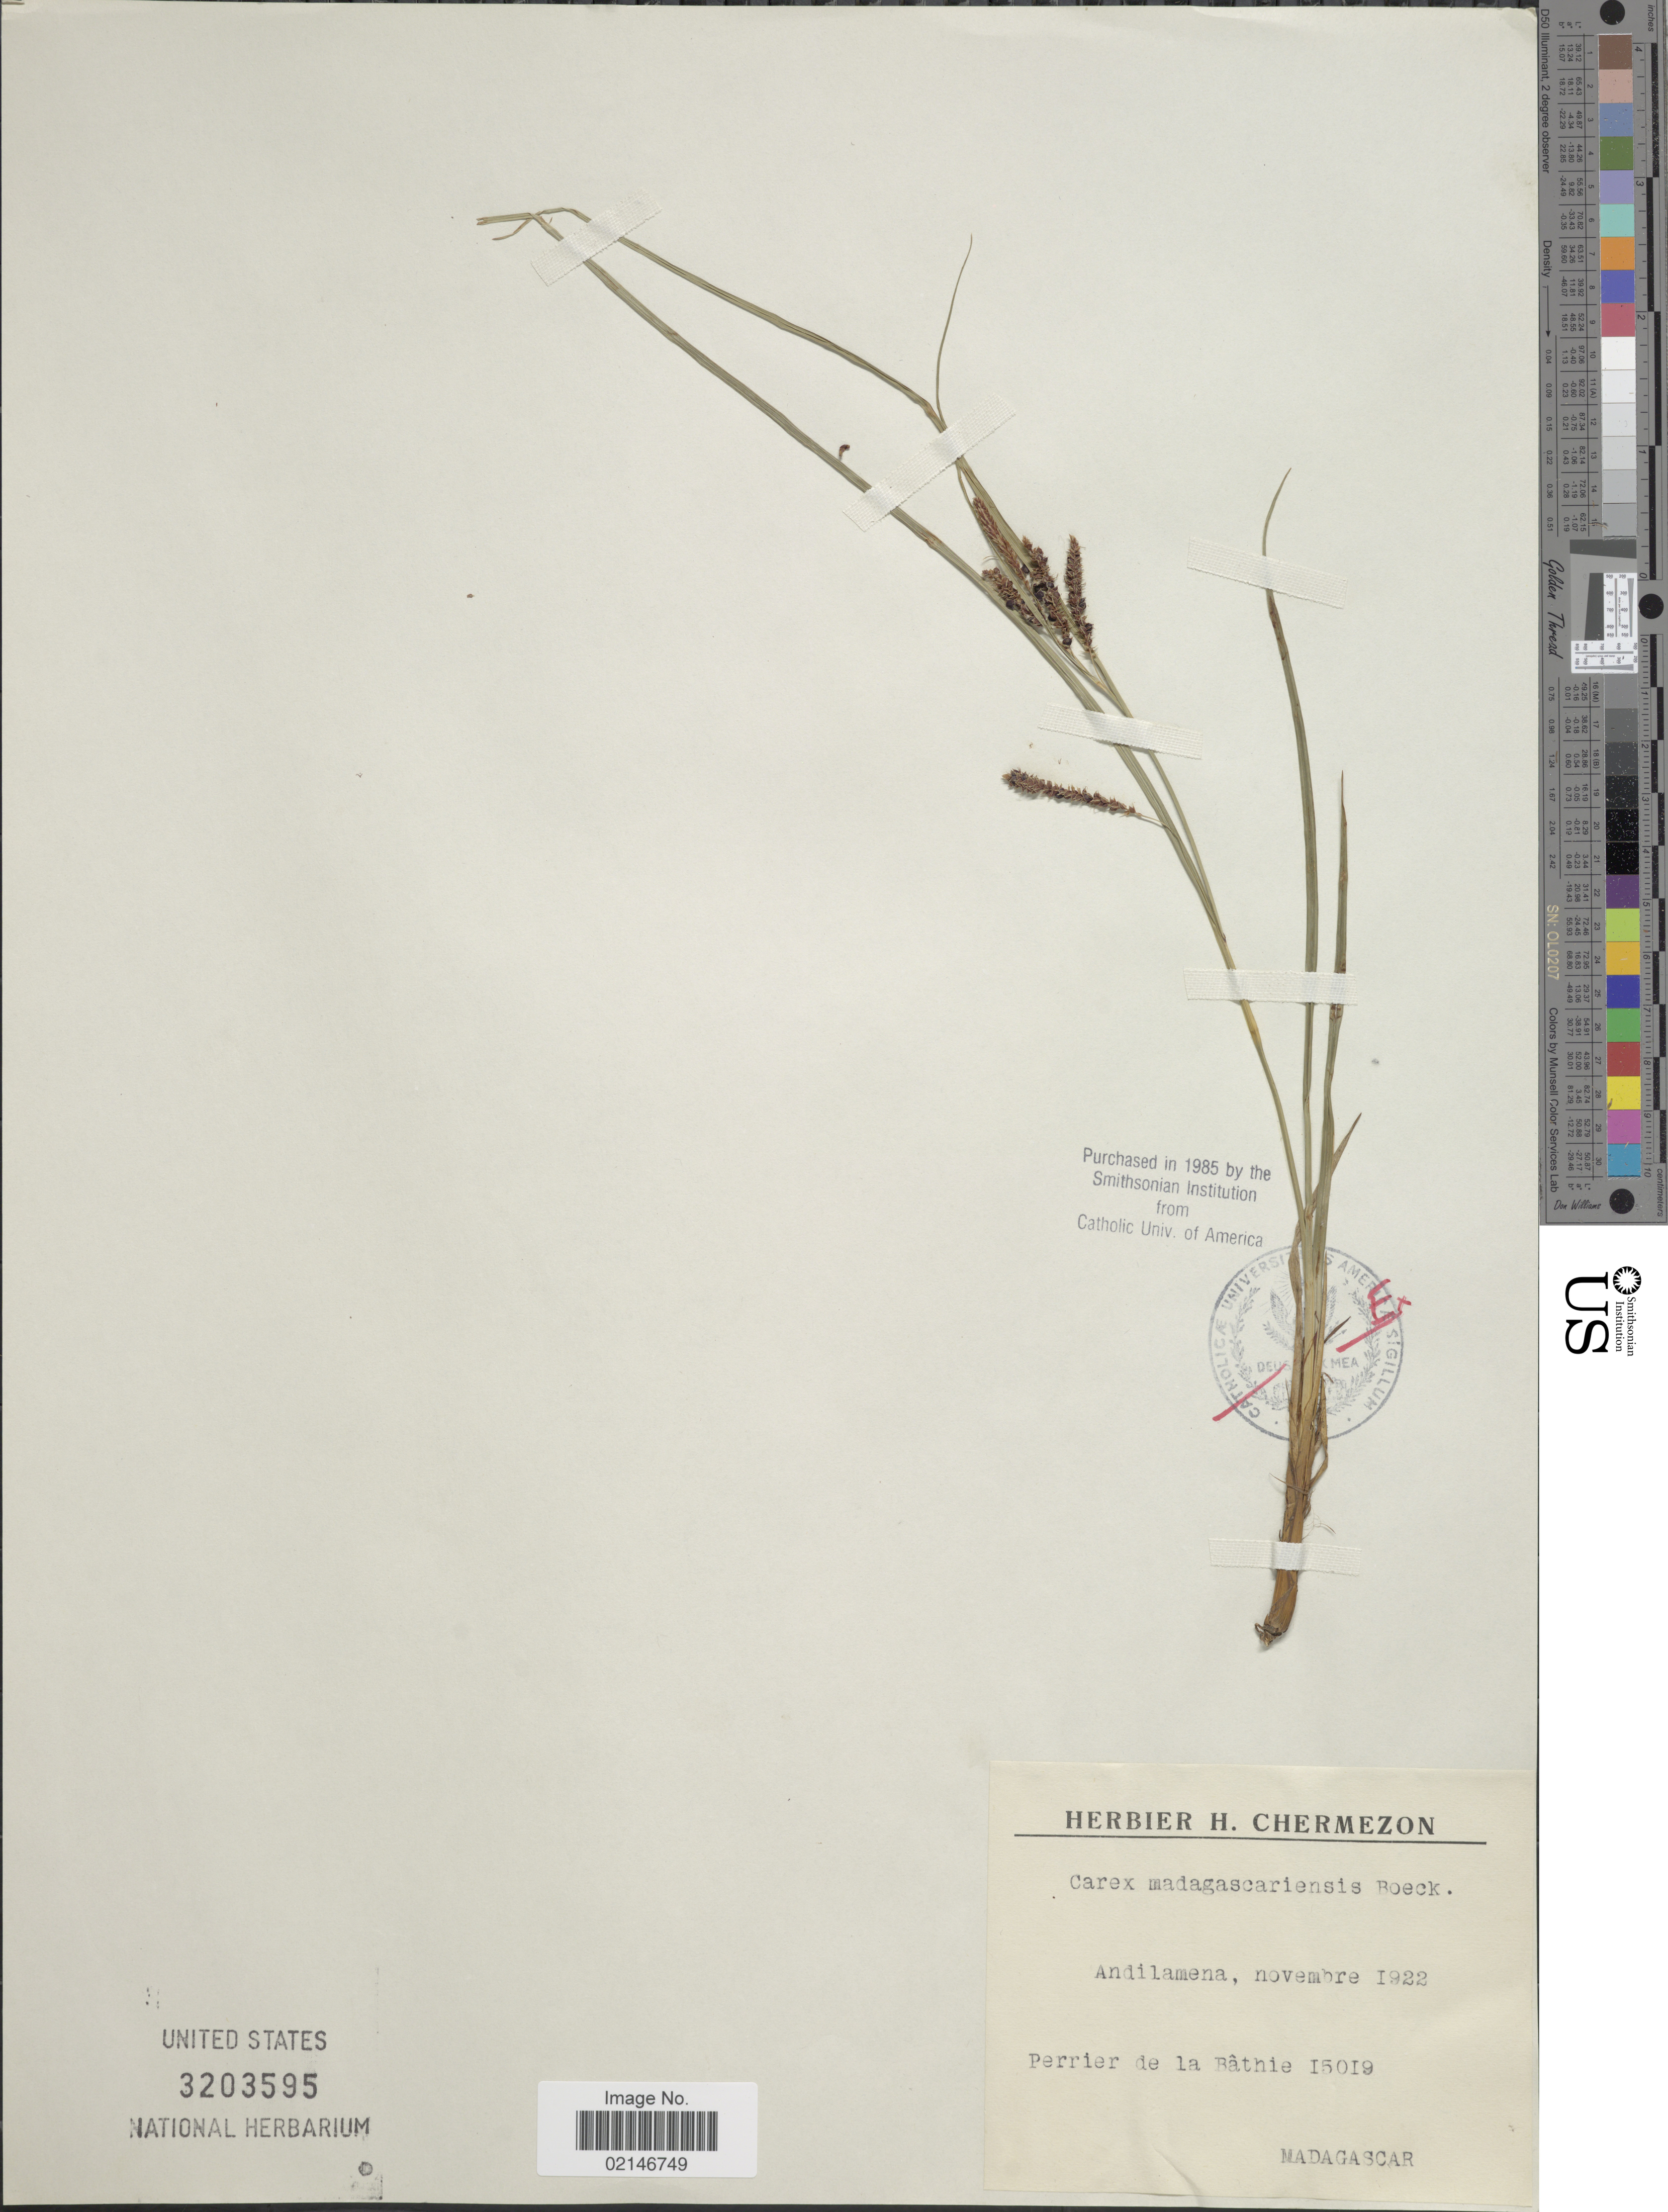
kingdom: Plantae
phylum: Tracheophyta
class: Liliopsida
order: Poales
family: Cyperaceae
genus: Carex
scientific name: Carex madagascariensis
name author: Boeckeler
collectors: Perrier de la Bâthie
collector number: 15019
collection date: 1922-11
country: Madagascar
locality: Andilamena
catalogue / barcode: US 3203595